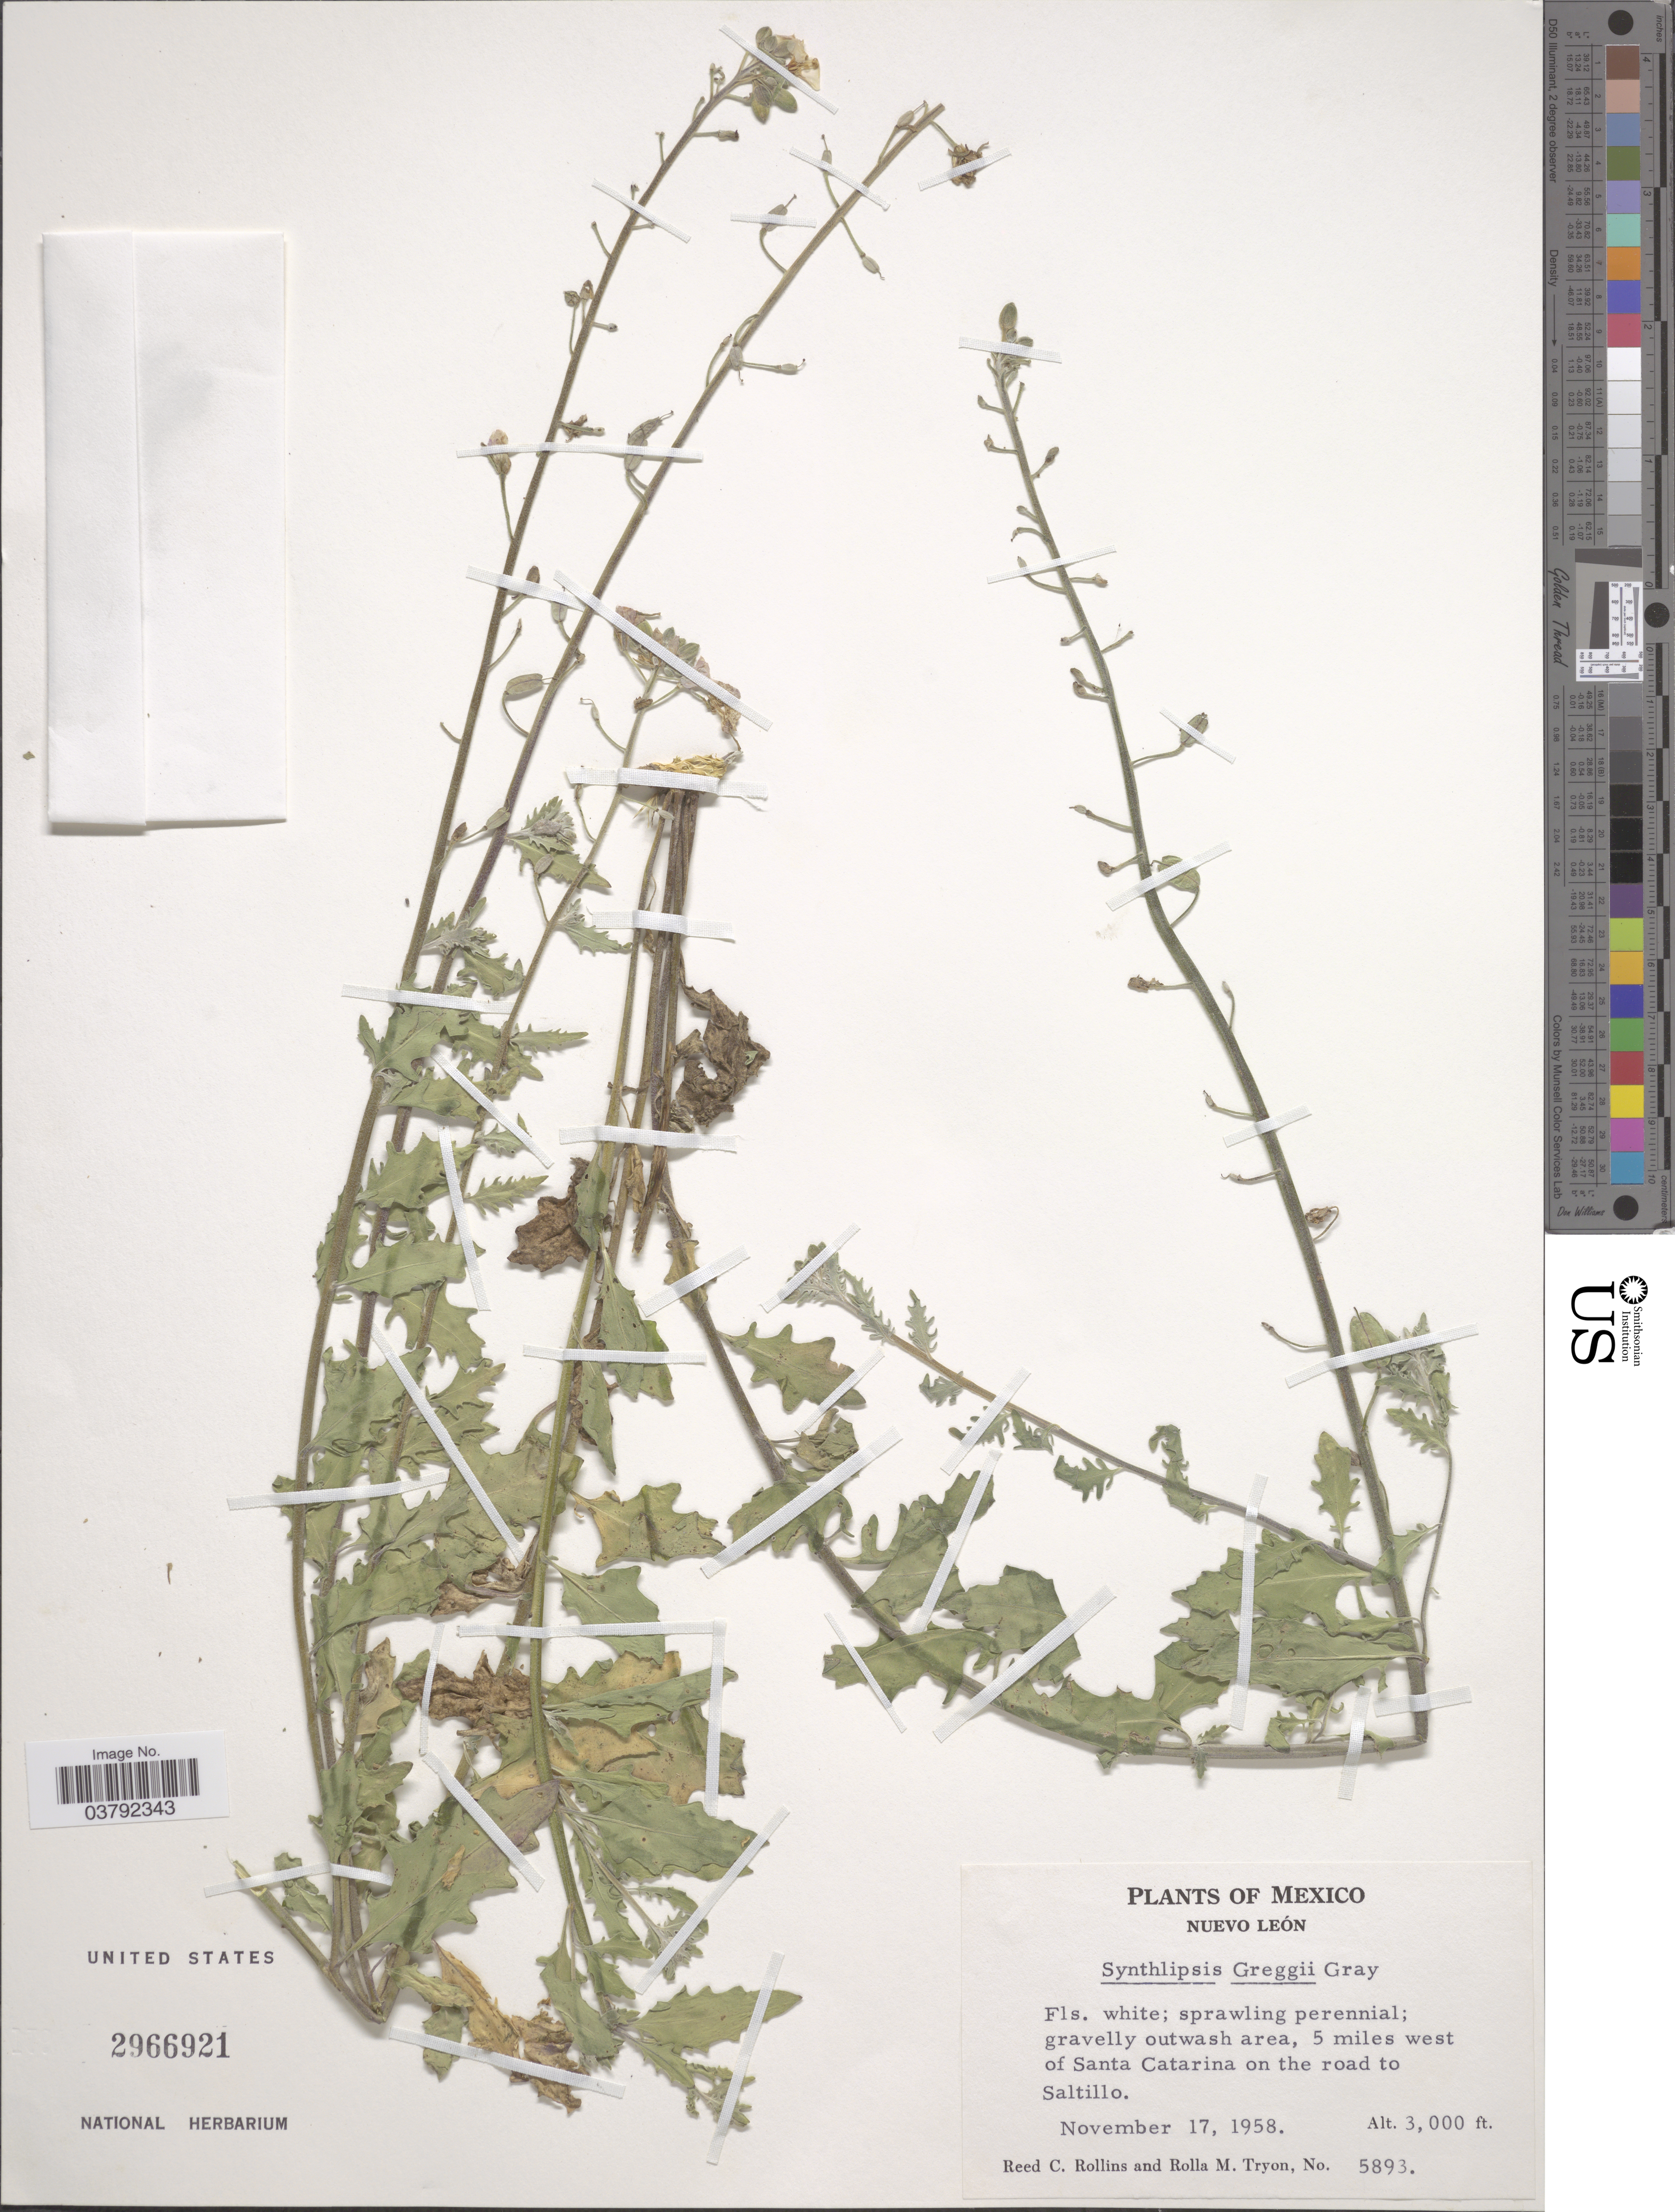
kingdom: Plantae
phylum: Tracheophyta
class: Magnoliopsida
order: Brassicales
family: Brassicaceae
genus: Synthlipsis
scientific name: Synthlipsis greggii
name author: A. Gray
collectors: R. C. Rollins & R. M. Tryon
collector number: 5893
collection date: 1958-11-17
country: Mexico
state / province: Nuevo León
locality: Gravelly outwash area, 5 miles west of Santa Catarina on the road to Saltillo.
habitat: gravelly outwash area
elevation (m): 914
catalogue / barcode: US 2966921